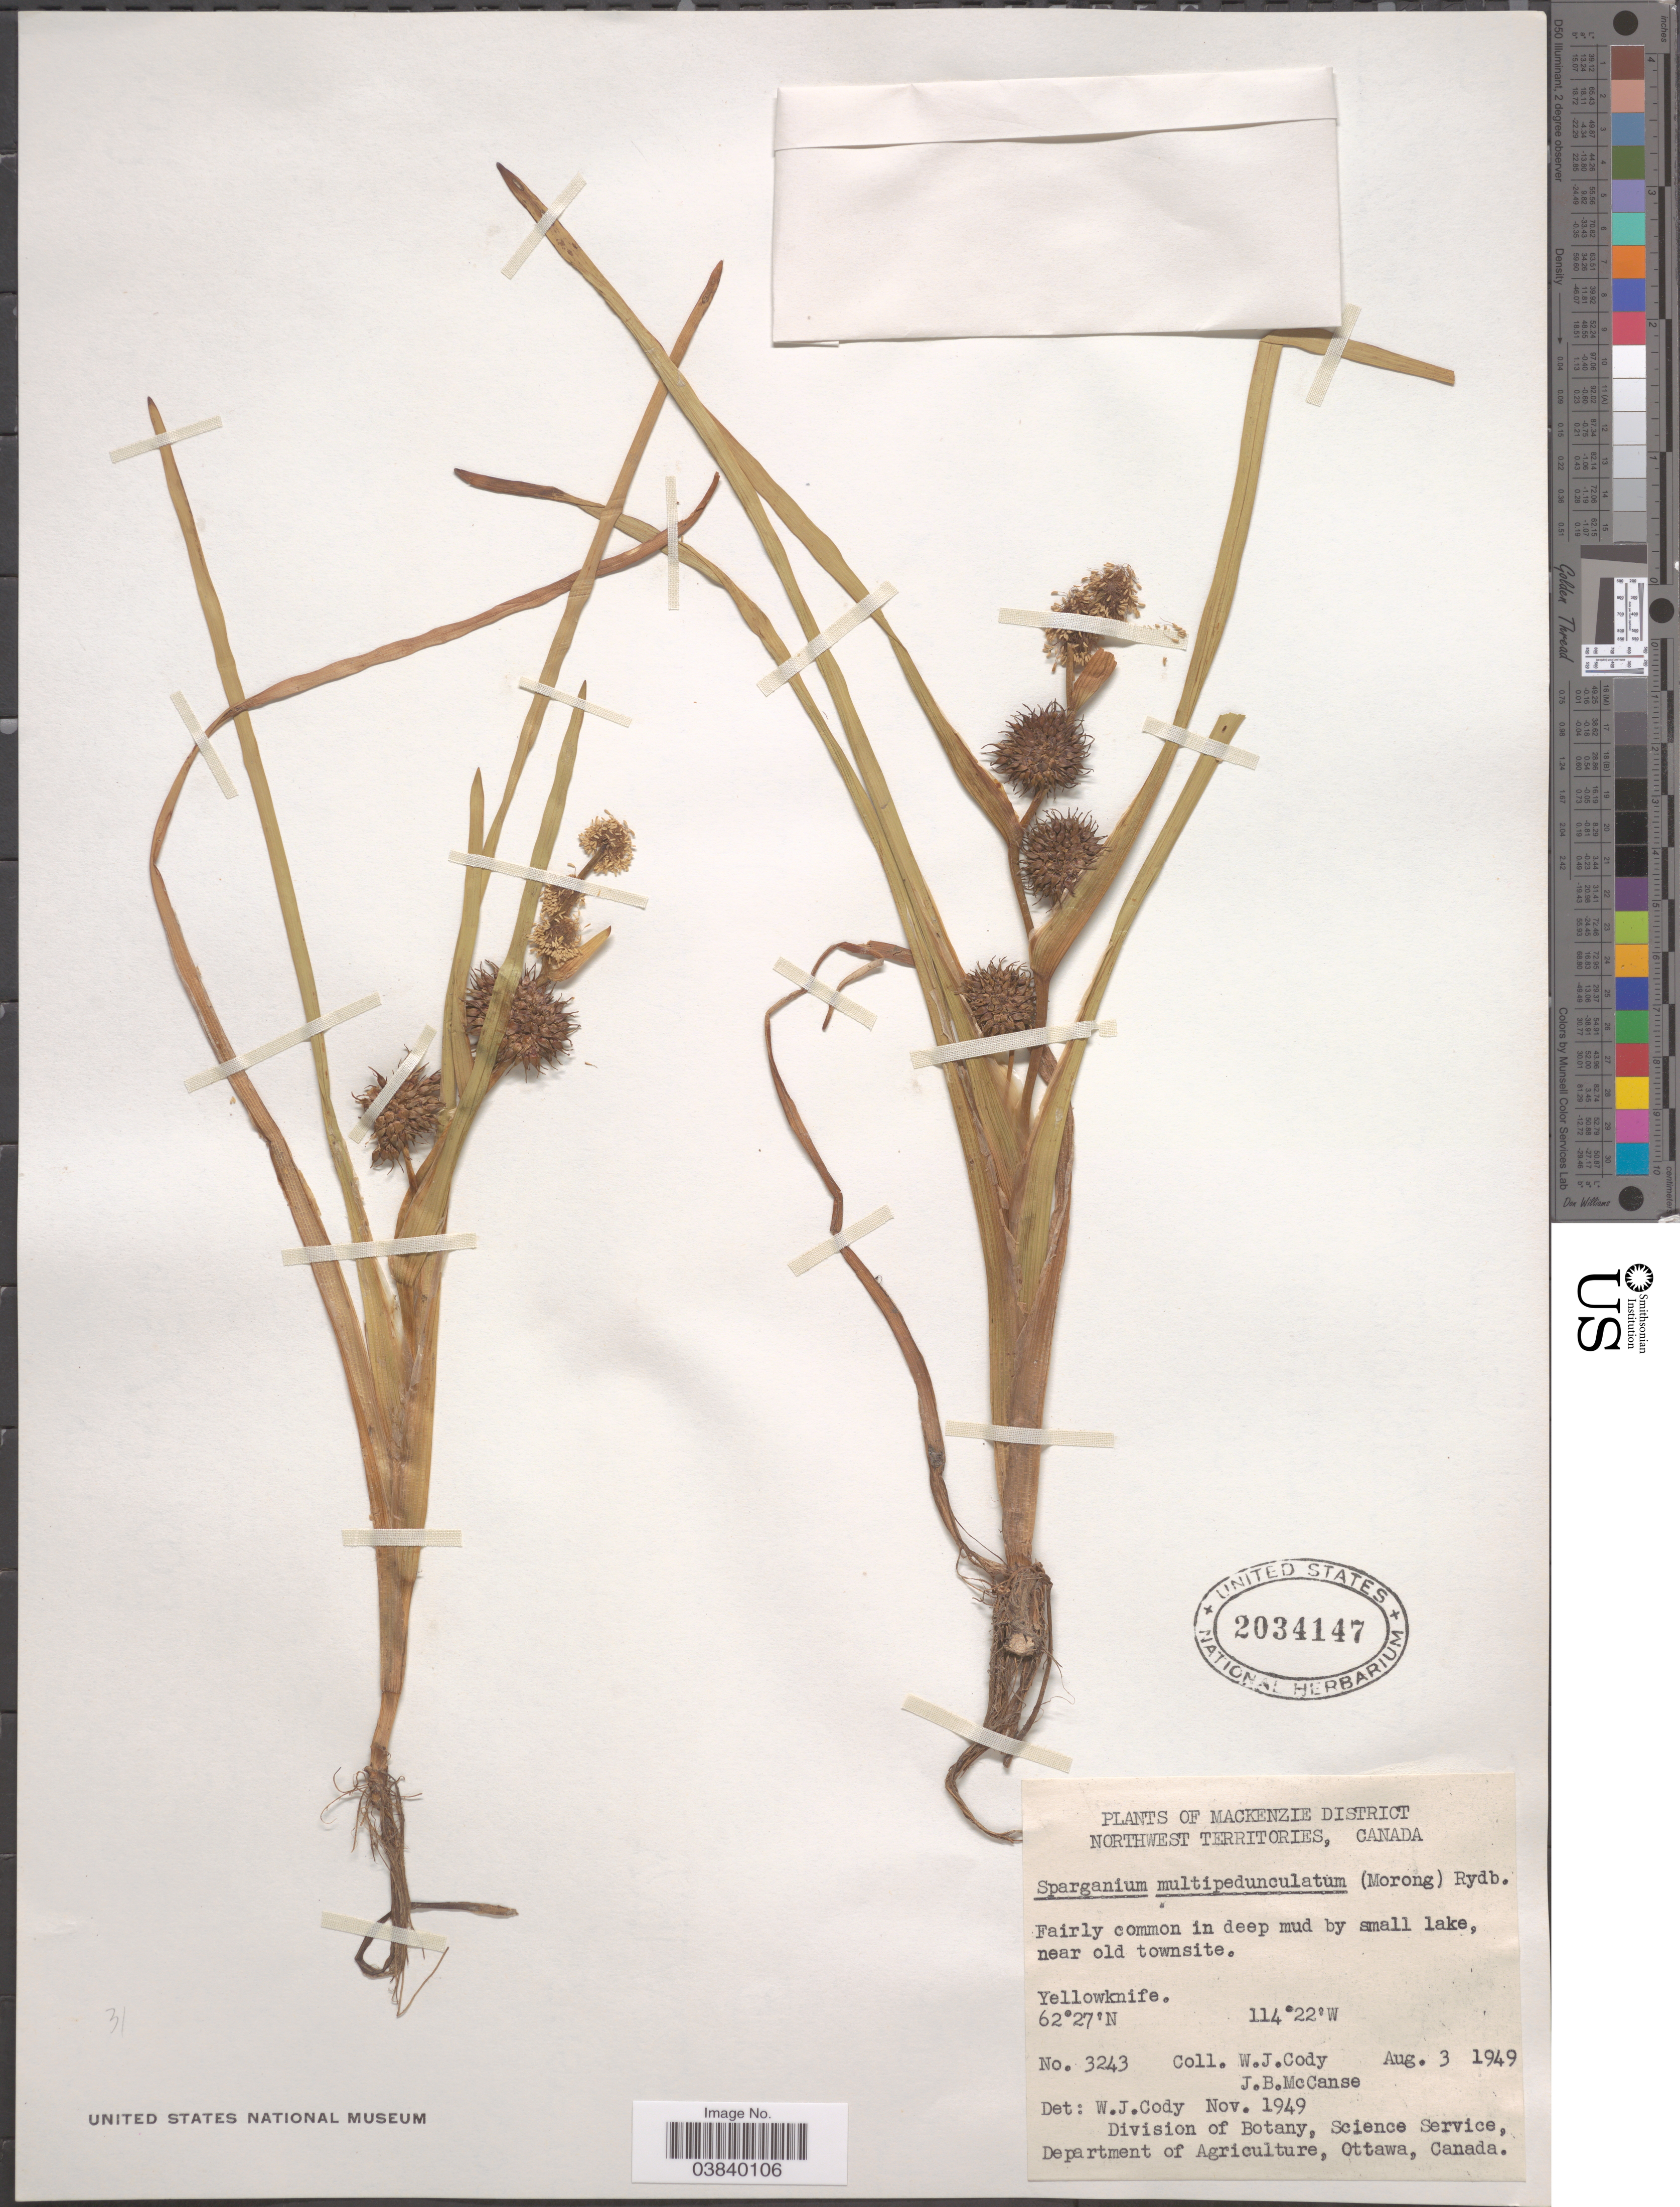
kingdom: Plantae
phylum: Tracheophyta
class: Liliopsida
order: Poales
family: Typhaceae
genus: Sparganium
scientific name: Sparganium angustifolium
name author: Michx.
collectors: W. Cody & J. McCanse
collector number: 3243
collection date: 1949-08-03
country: Canada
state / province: Northwest Territories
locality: Mackenzie District. Yellowknife.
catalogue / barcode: US 2034147